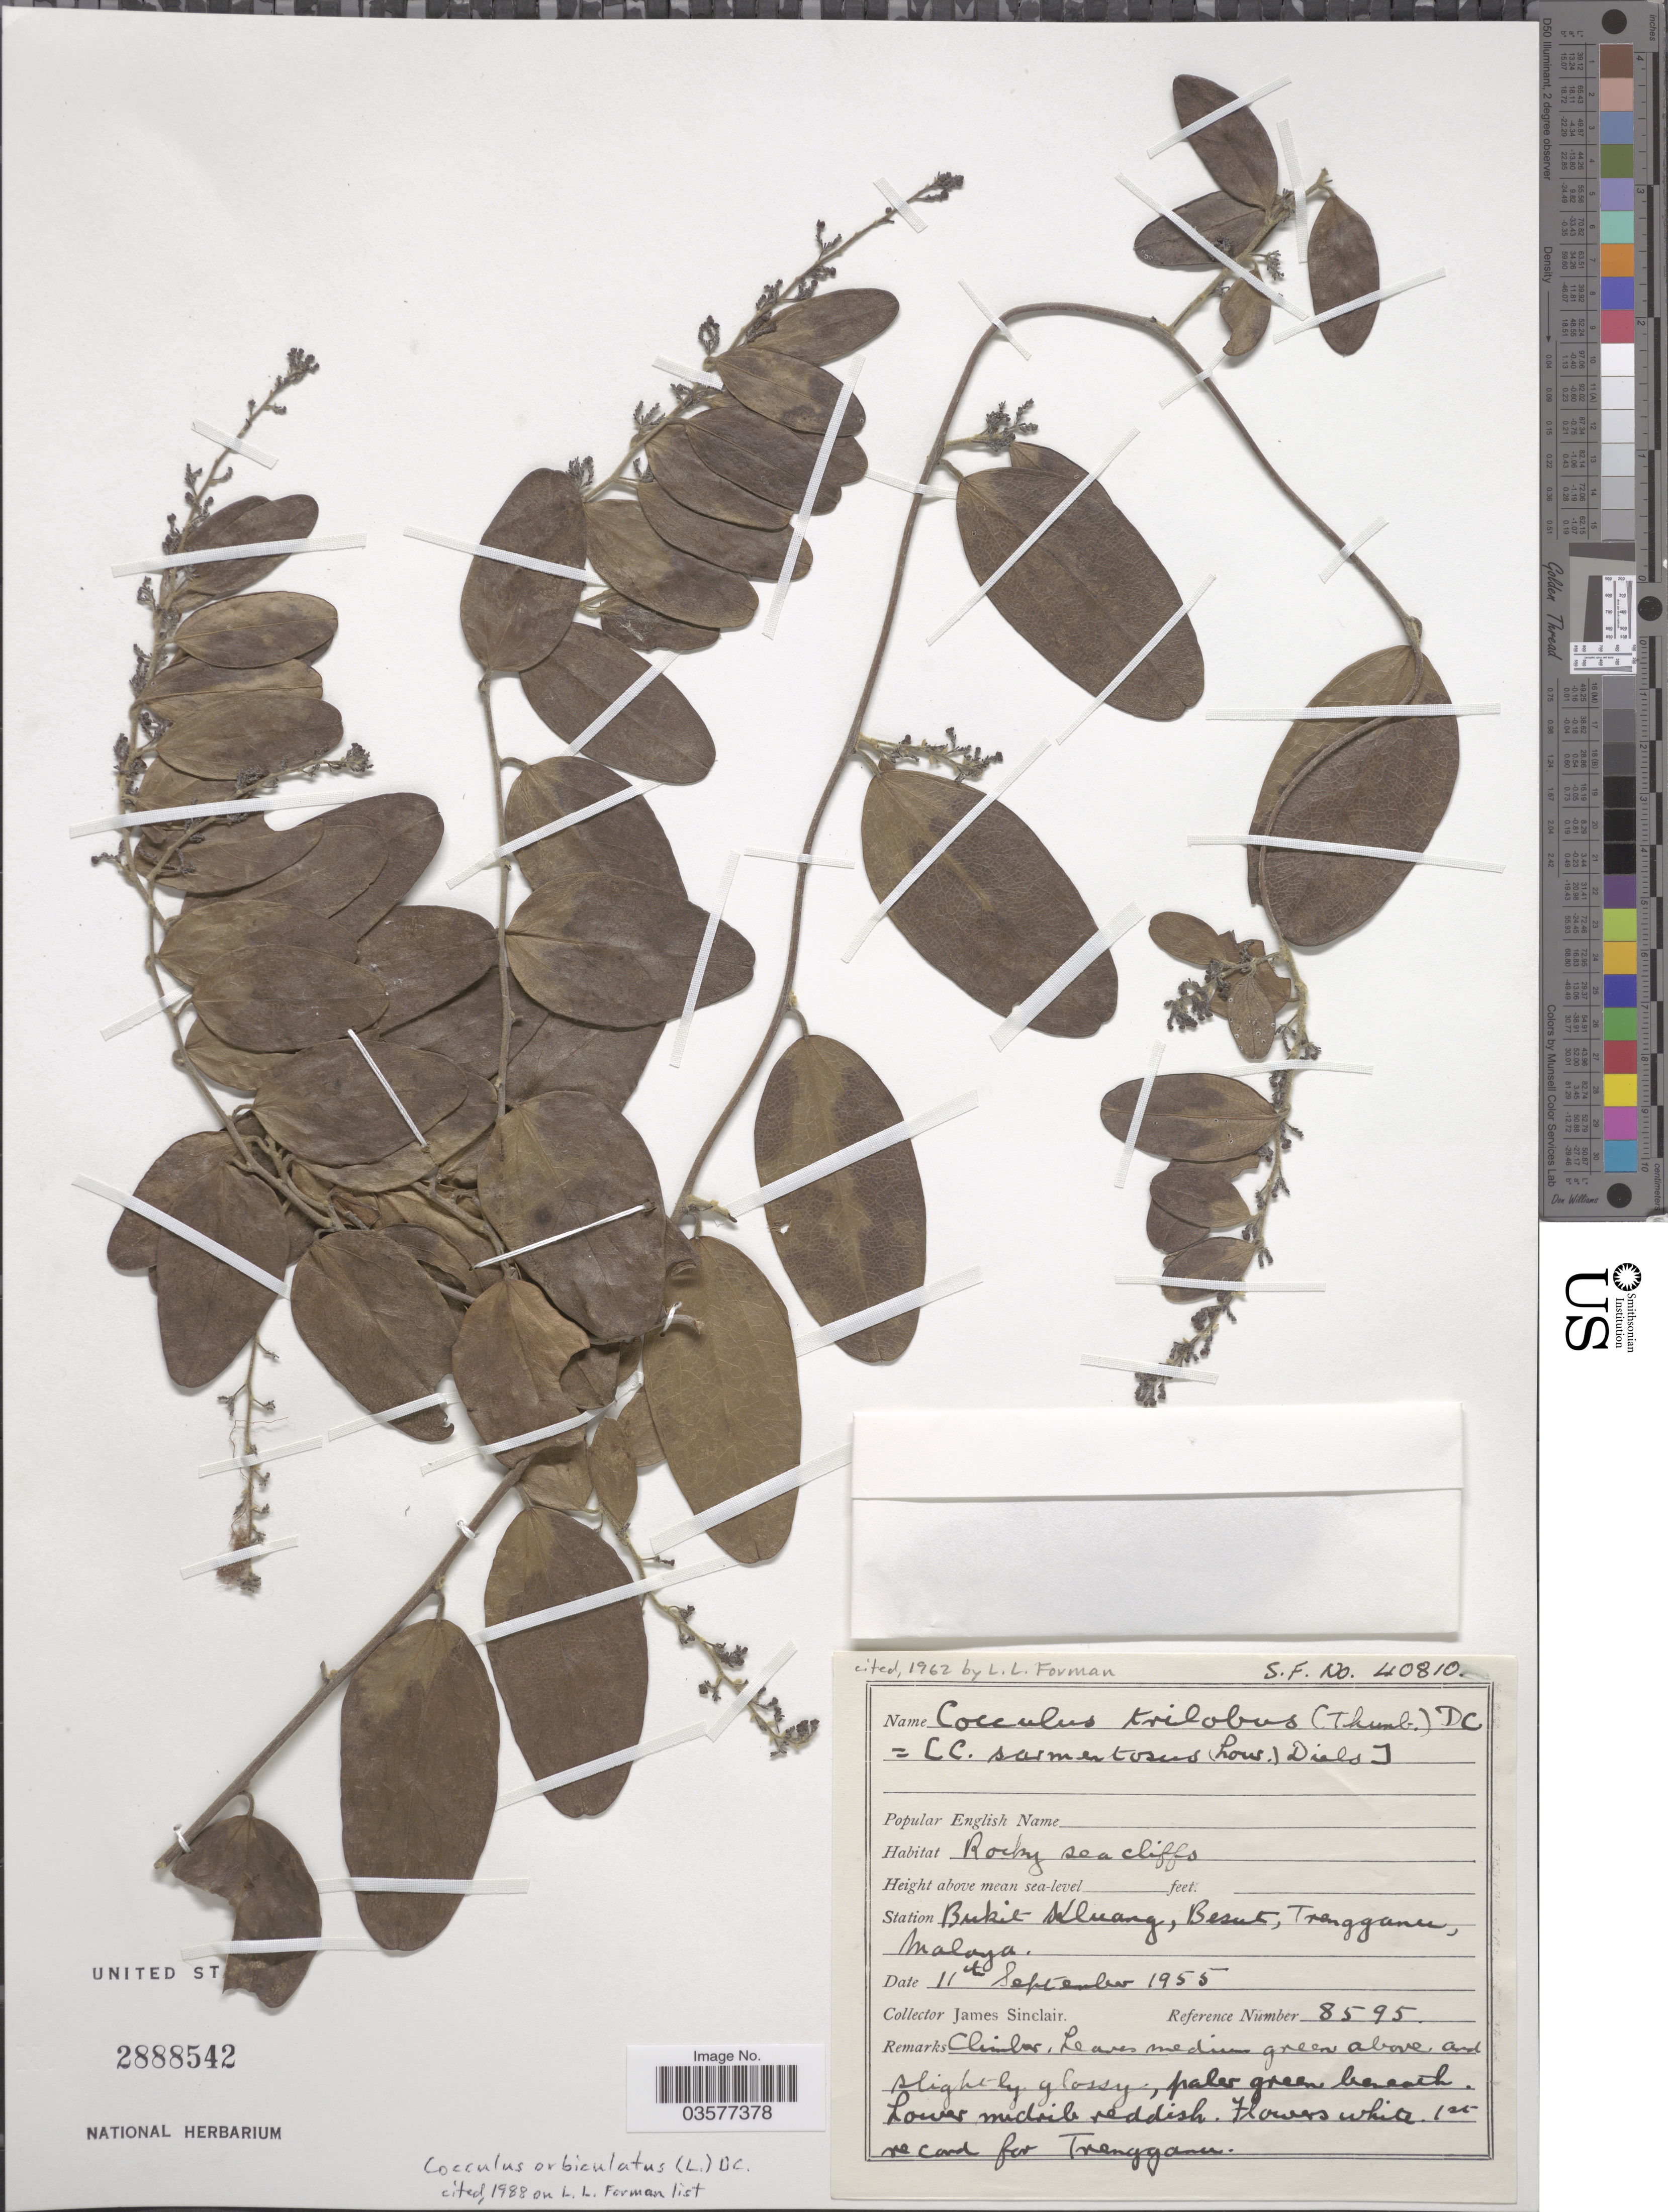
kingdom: Plantae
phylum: Tracheophyta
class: Magnoliopsida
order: Ranunculales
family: Menispermaceae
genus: Cocculus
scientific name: Cocculus orbiculatus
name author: (L.) DC.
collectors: J. Sinclair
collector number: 8595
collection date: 1955-09-11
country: Malaysia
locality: Station Bukit Kluang, Besut, Trengganu, Malaya.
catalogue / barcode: US 2888542